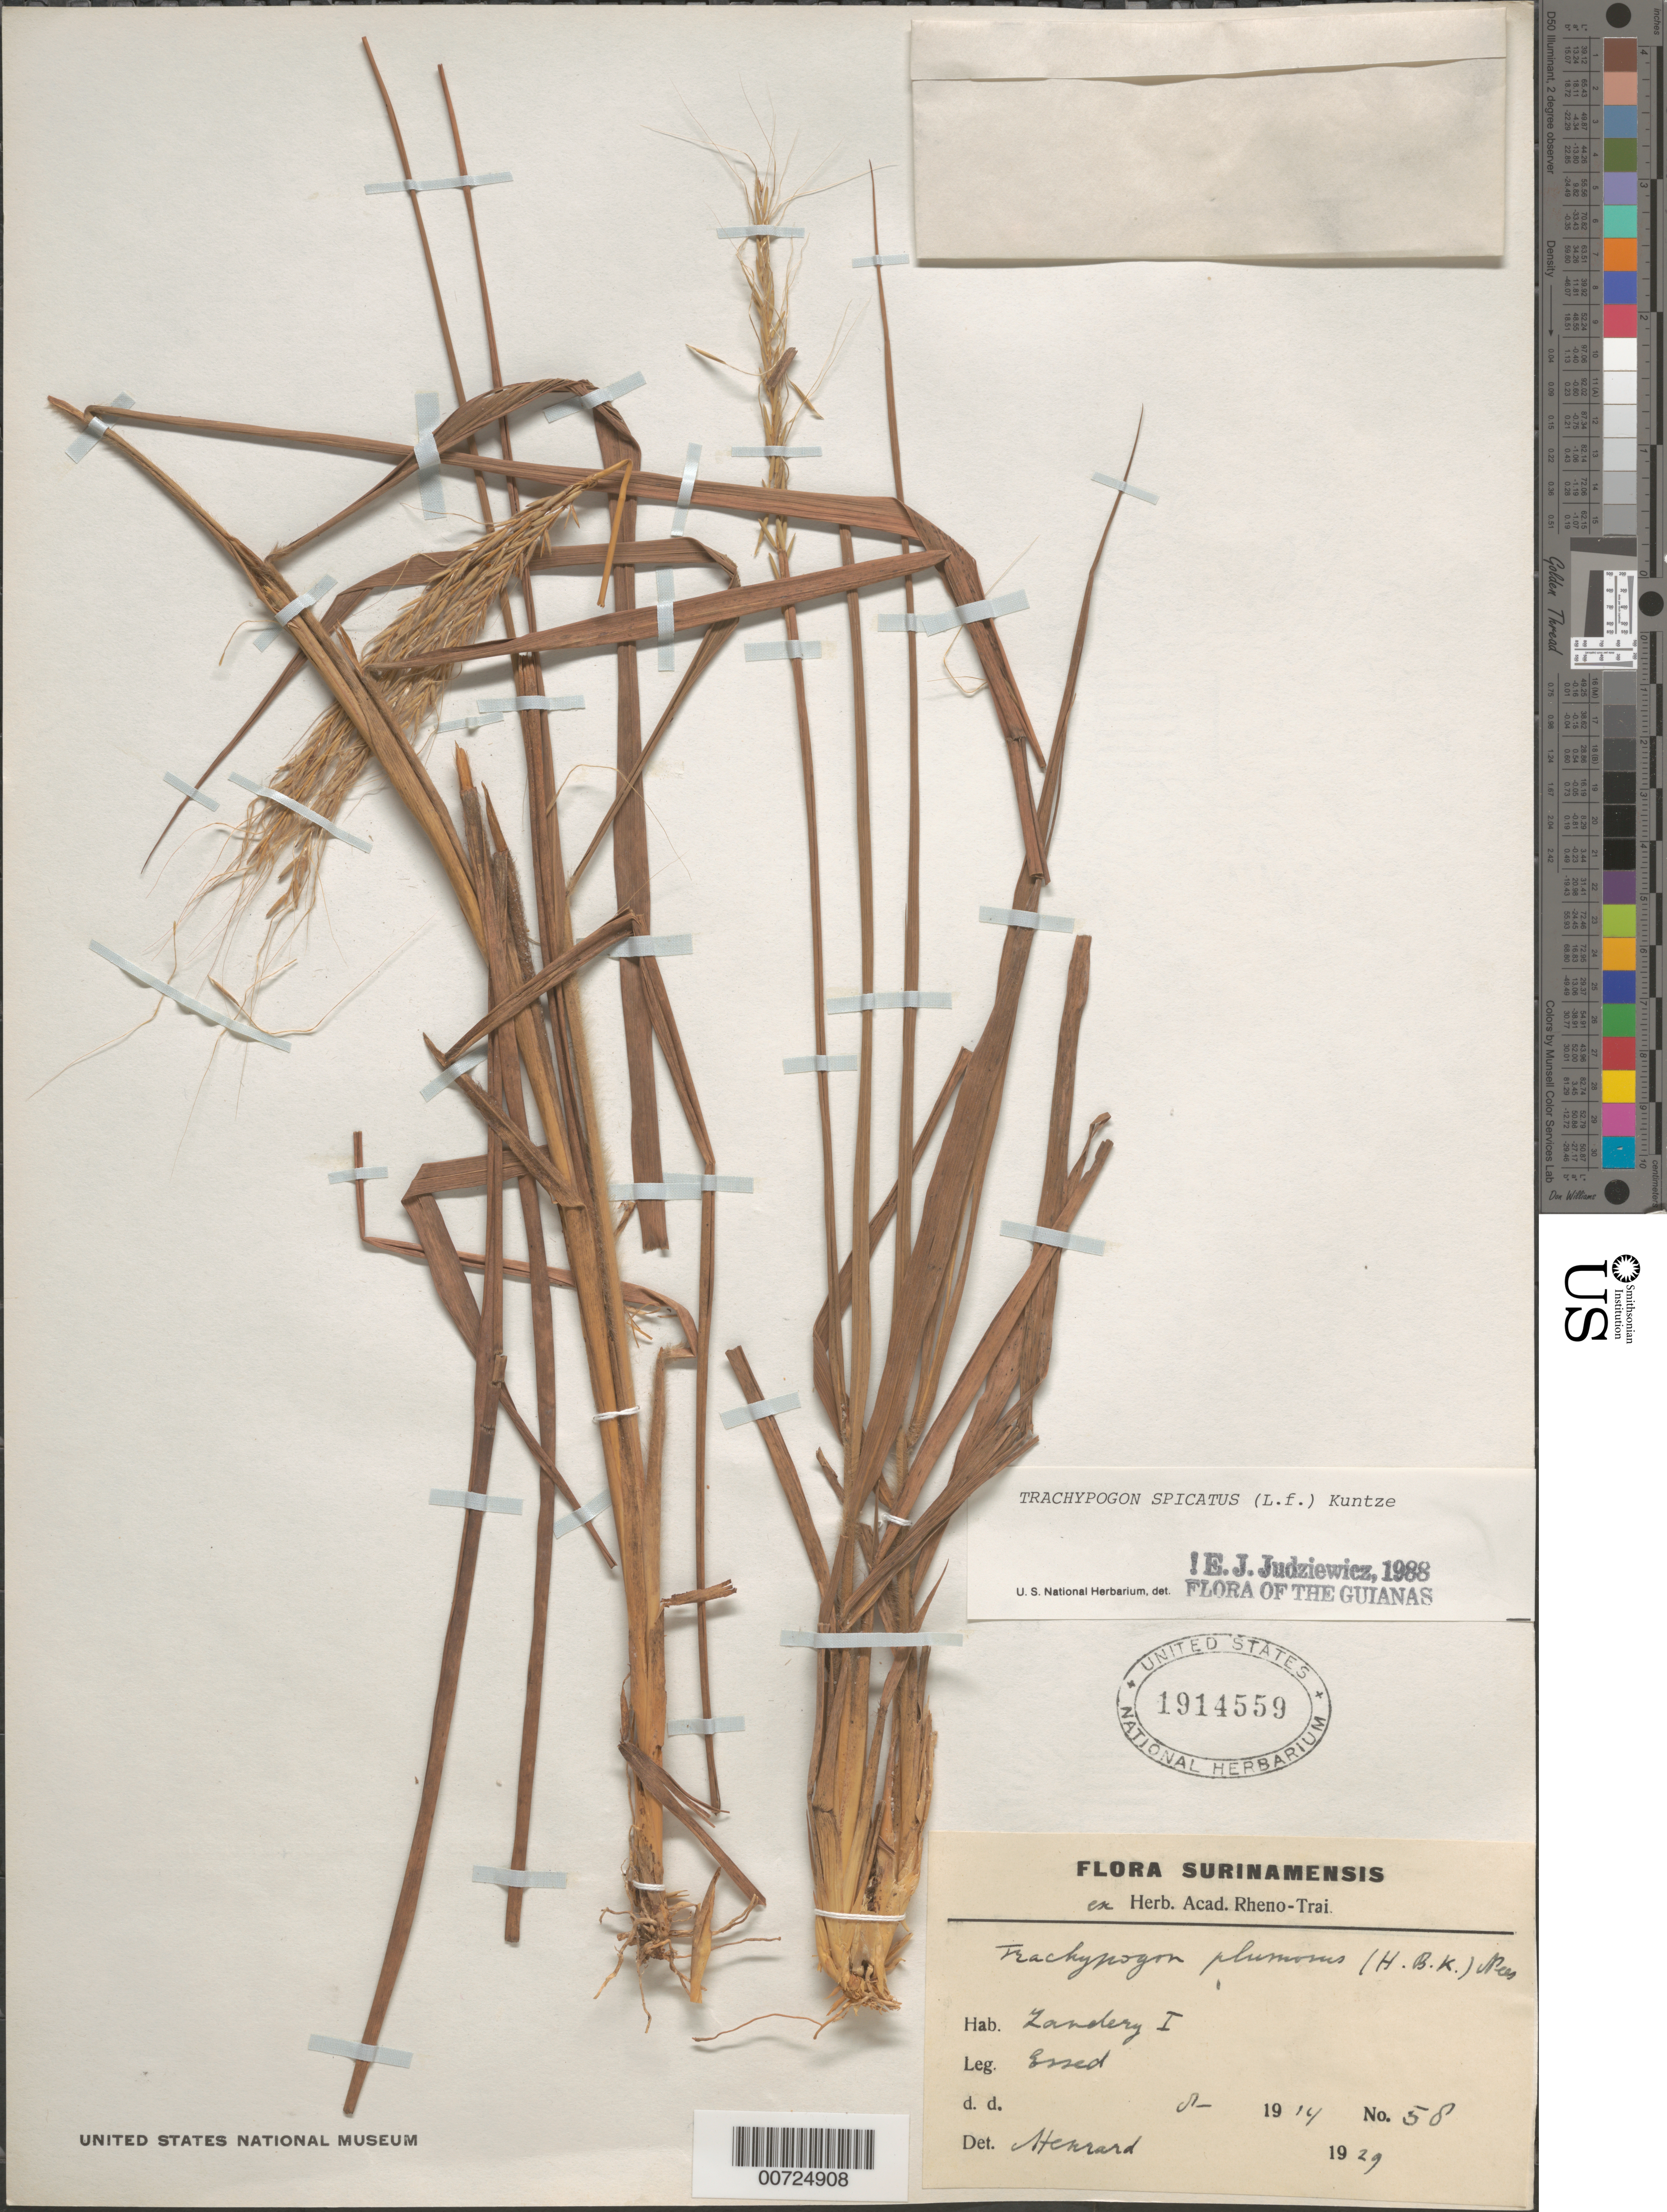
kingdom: Plantae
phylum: Tracheophyta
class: Liliopsida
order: Poales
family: Poaceae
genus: Trachypogon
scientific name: Trachypogon spicatus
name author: (L. f.) Kuntze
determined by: Judziewicz, E. J.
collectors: E. Essed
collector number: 58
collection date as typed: Aug-14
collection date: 1914-08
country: Suriname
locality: Zanderij I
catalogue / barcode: US 1914559